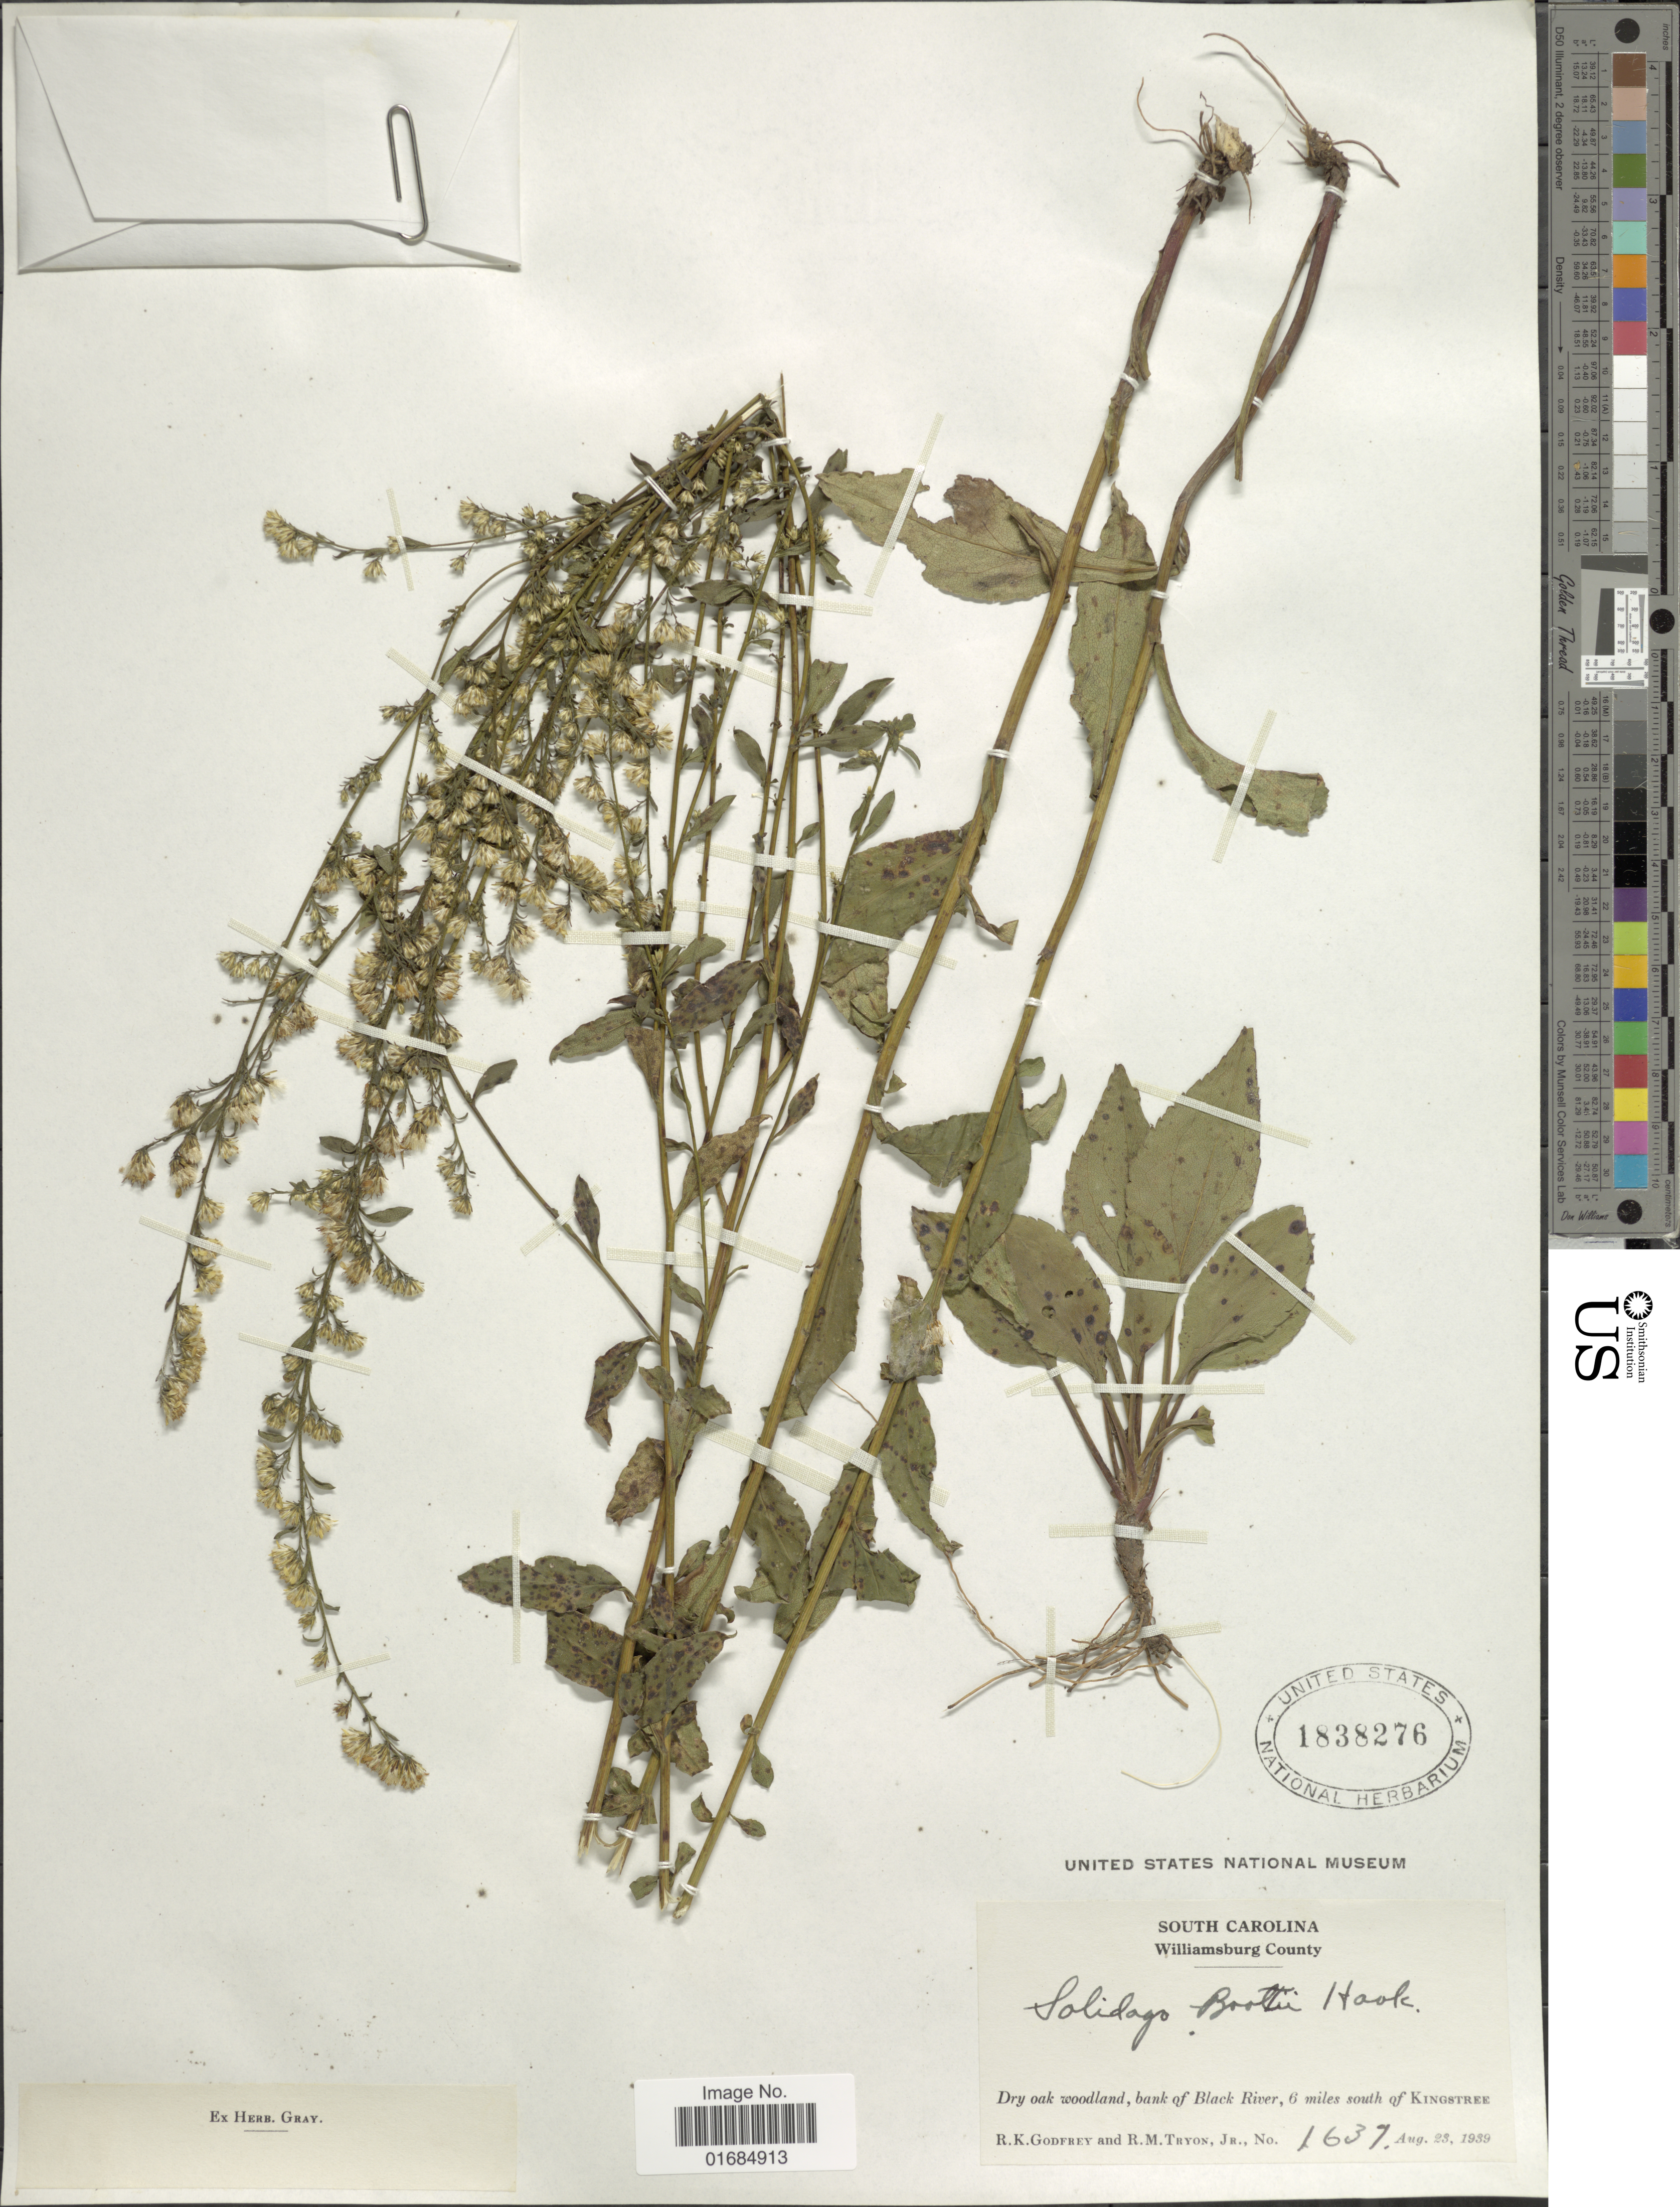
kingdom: Plantae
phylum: Tracheophyta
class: Magnoliopsida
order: Asterales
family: Asteraceae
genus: Solidago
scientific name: Solidago boottii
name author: Hook.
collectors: R. K. Godfrey & R. M. Tryon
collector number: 1637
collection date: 1939-08-23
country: United States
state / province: South Carolina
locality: Williamsburg County, Dry oak woodland, bank of Black River, 6 miles south of Kingstree.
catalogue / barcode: US 1838276